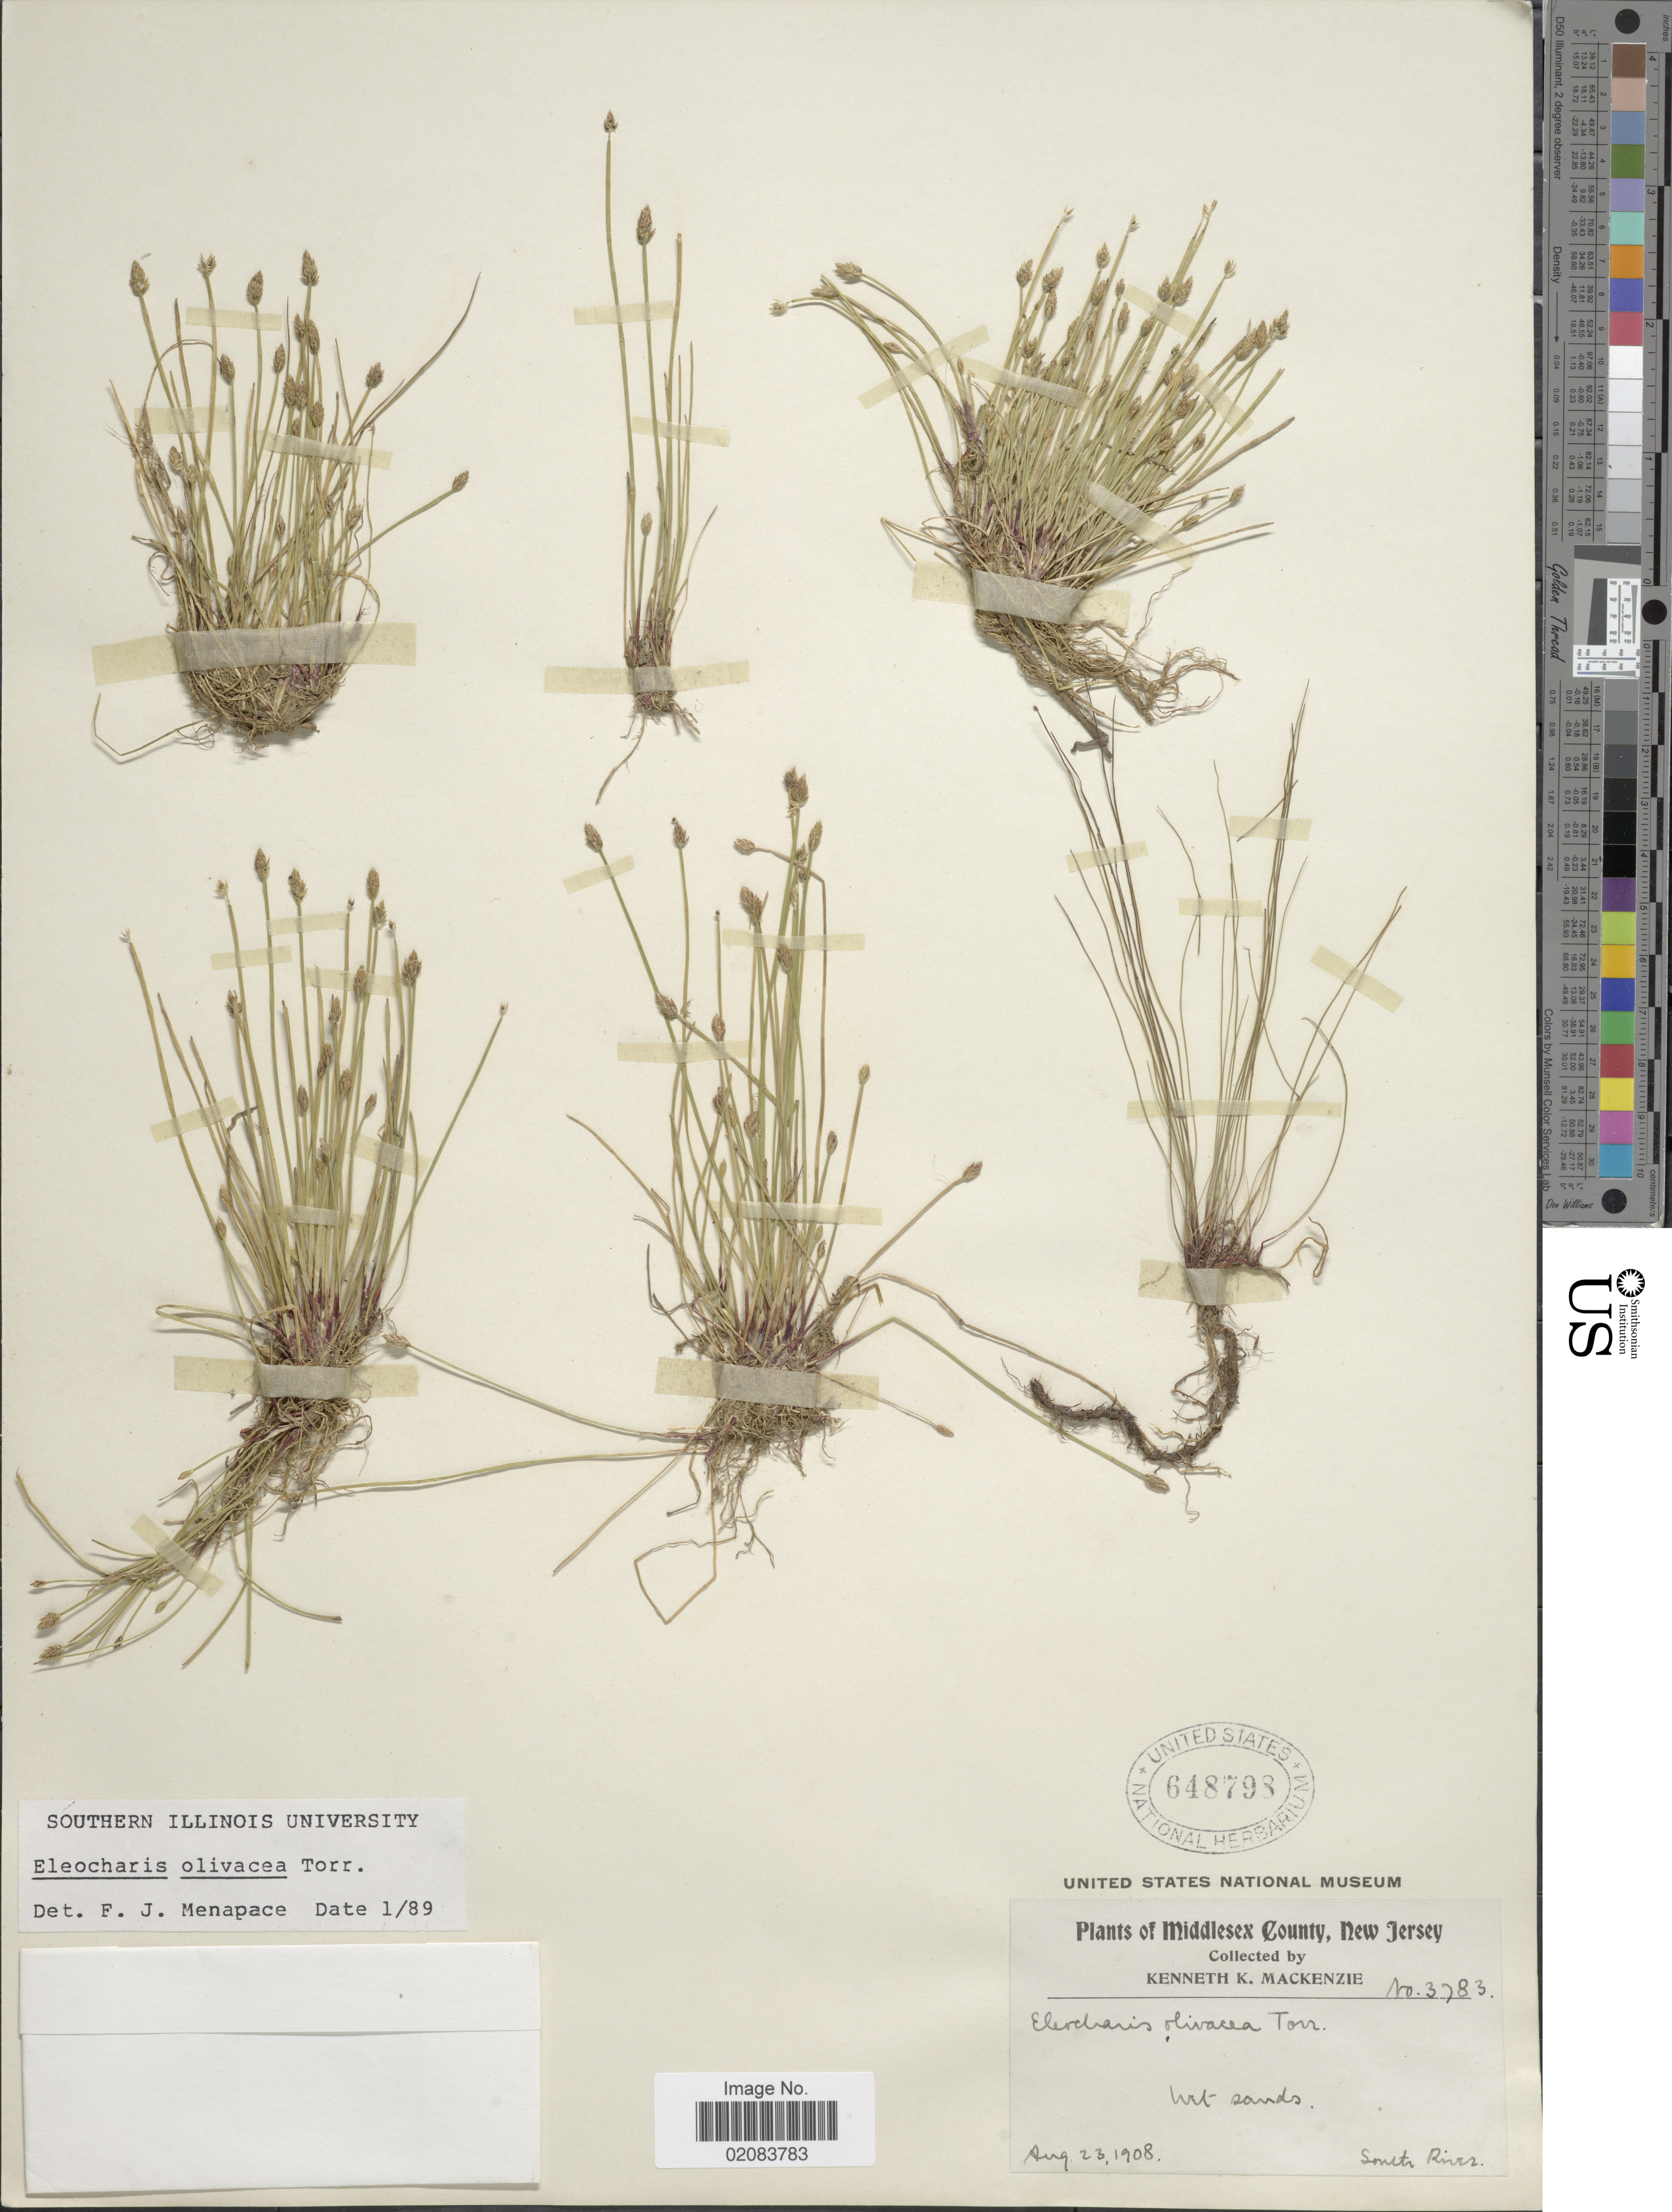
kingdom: Plantae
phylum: Tracheophyta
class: Liliopsida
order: Poales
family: Cyperaceae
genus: Eleocharis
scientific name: Eleocharis olivacea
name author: Torr.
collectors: K. K. Mackenzie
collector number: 3783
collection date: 1908-08-23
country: United States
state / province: New Jersey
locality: Middlesex County. Smith River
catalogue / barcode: US 648798